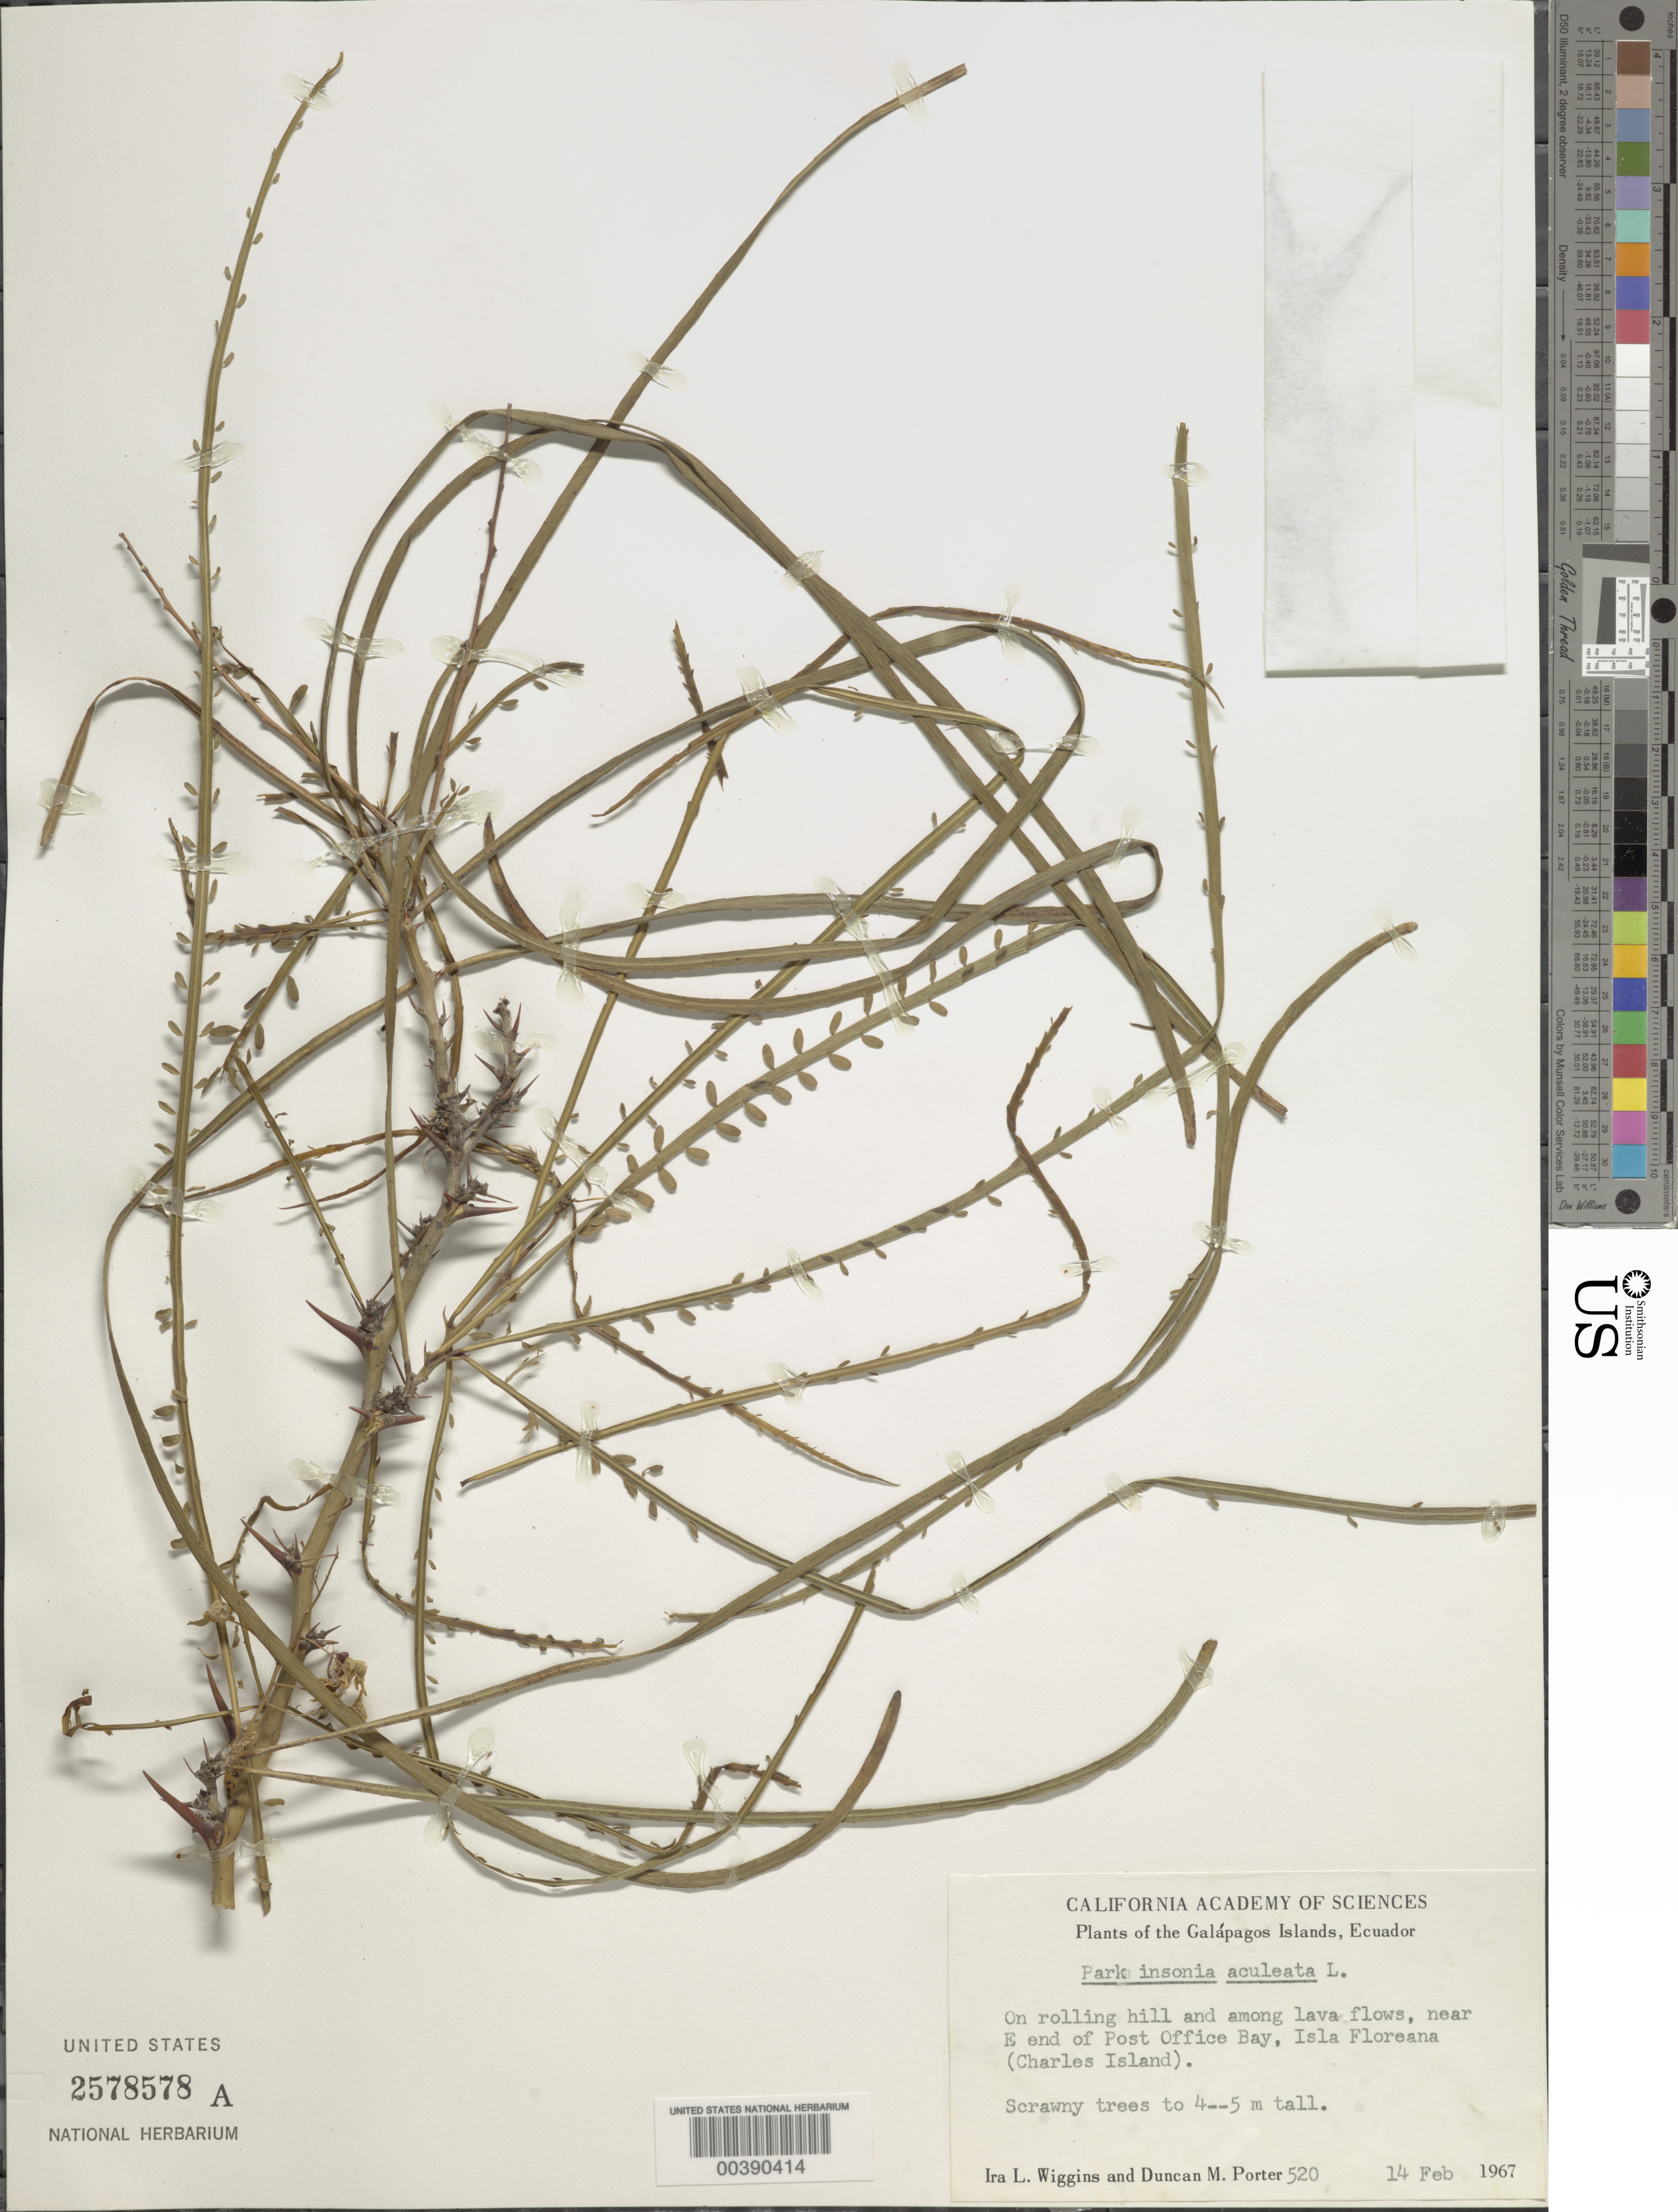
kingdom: Plantae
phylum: Tracheophyta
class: Magnoliopsida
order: Fabales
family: Fabaceae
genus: Parkinsonia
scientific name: Parkinsonia aculeata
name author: L.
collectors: I. L. Wiggins & D. M. Porter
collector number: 520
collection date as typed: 14 Feb 1967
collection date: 1967-02-14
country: Ecuador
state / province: Colón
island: Floreana [Charles, Santa Maria]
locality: Near E end of Post Office Bay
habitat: On rolling hills and among lava flows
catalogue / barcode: US 2578578A